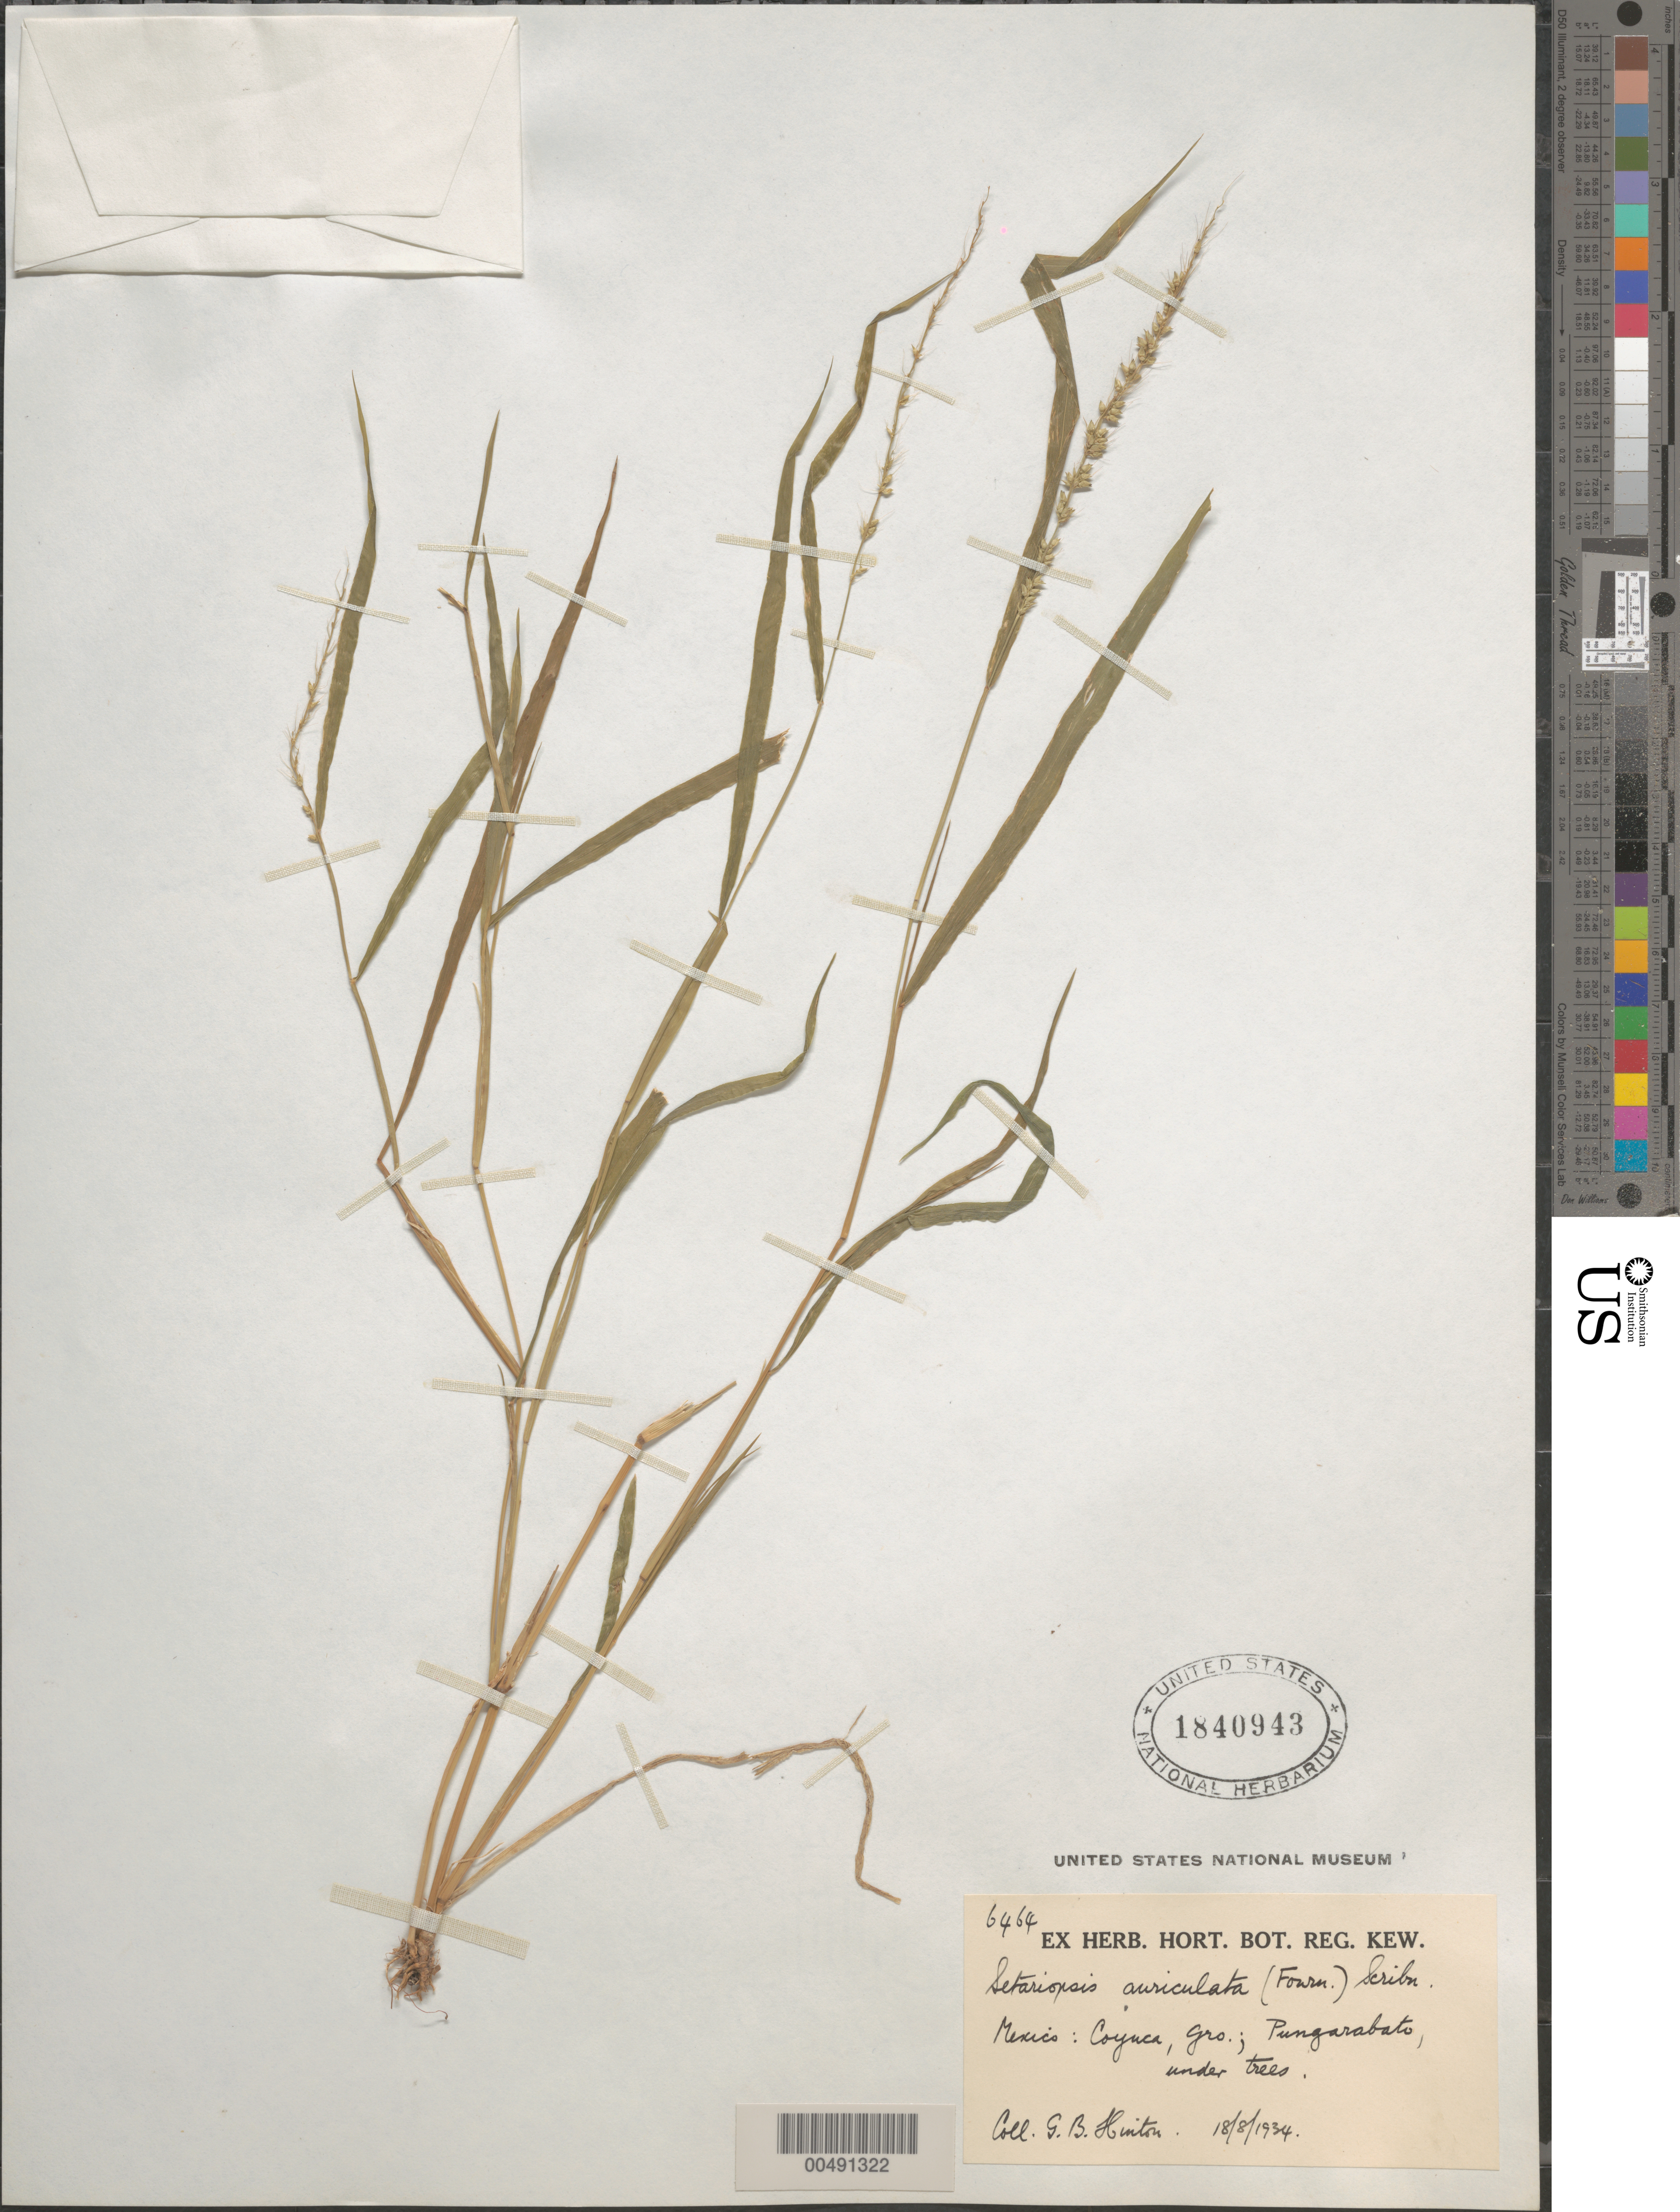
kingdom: Plantae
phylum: Tracheophyta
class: Liliopsida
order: Poales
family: Poaceae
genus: Setariopsis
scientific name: Setariopsis auriculata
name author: (E. Fourn.) Scribn.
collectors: G. B. Hinton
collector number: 6464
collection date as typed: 18 Aug 1934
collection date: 1934-08-18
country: Mexico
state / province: Guerrero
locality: Coyuca, Pungarabato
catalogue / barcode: US 1840943